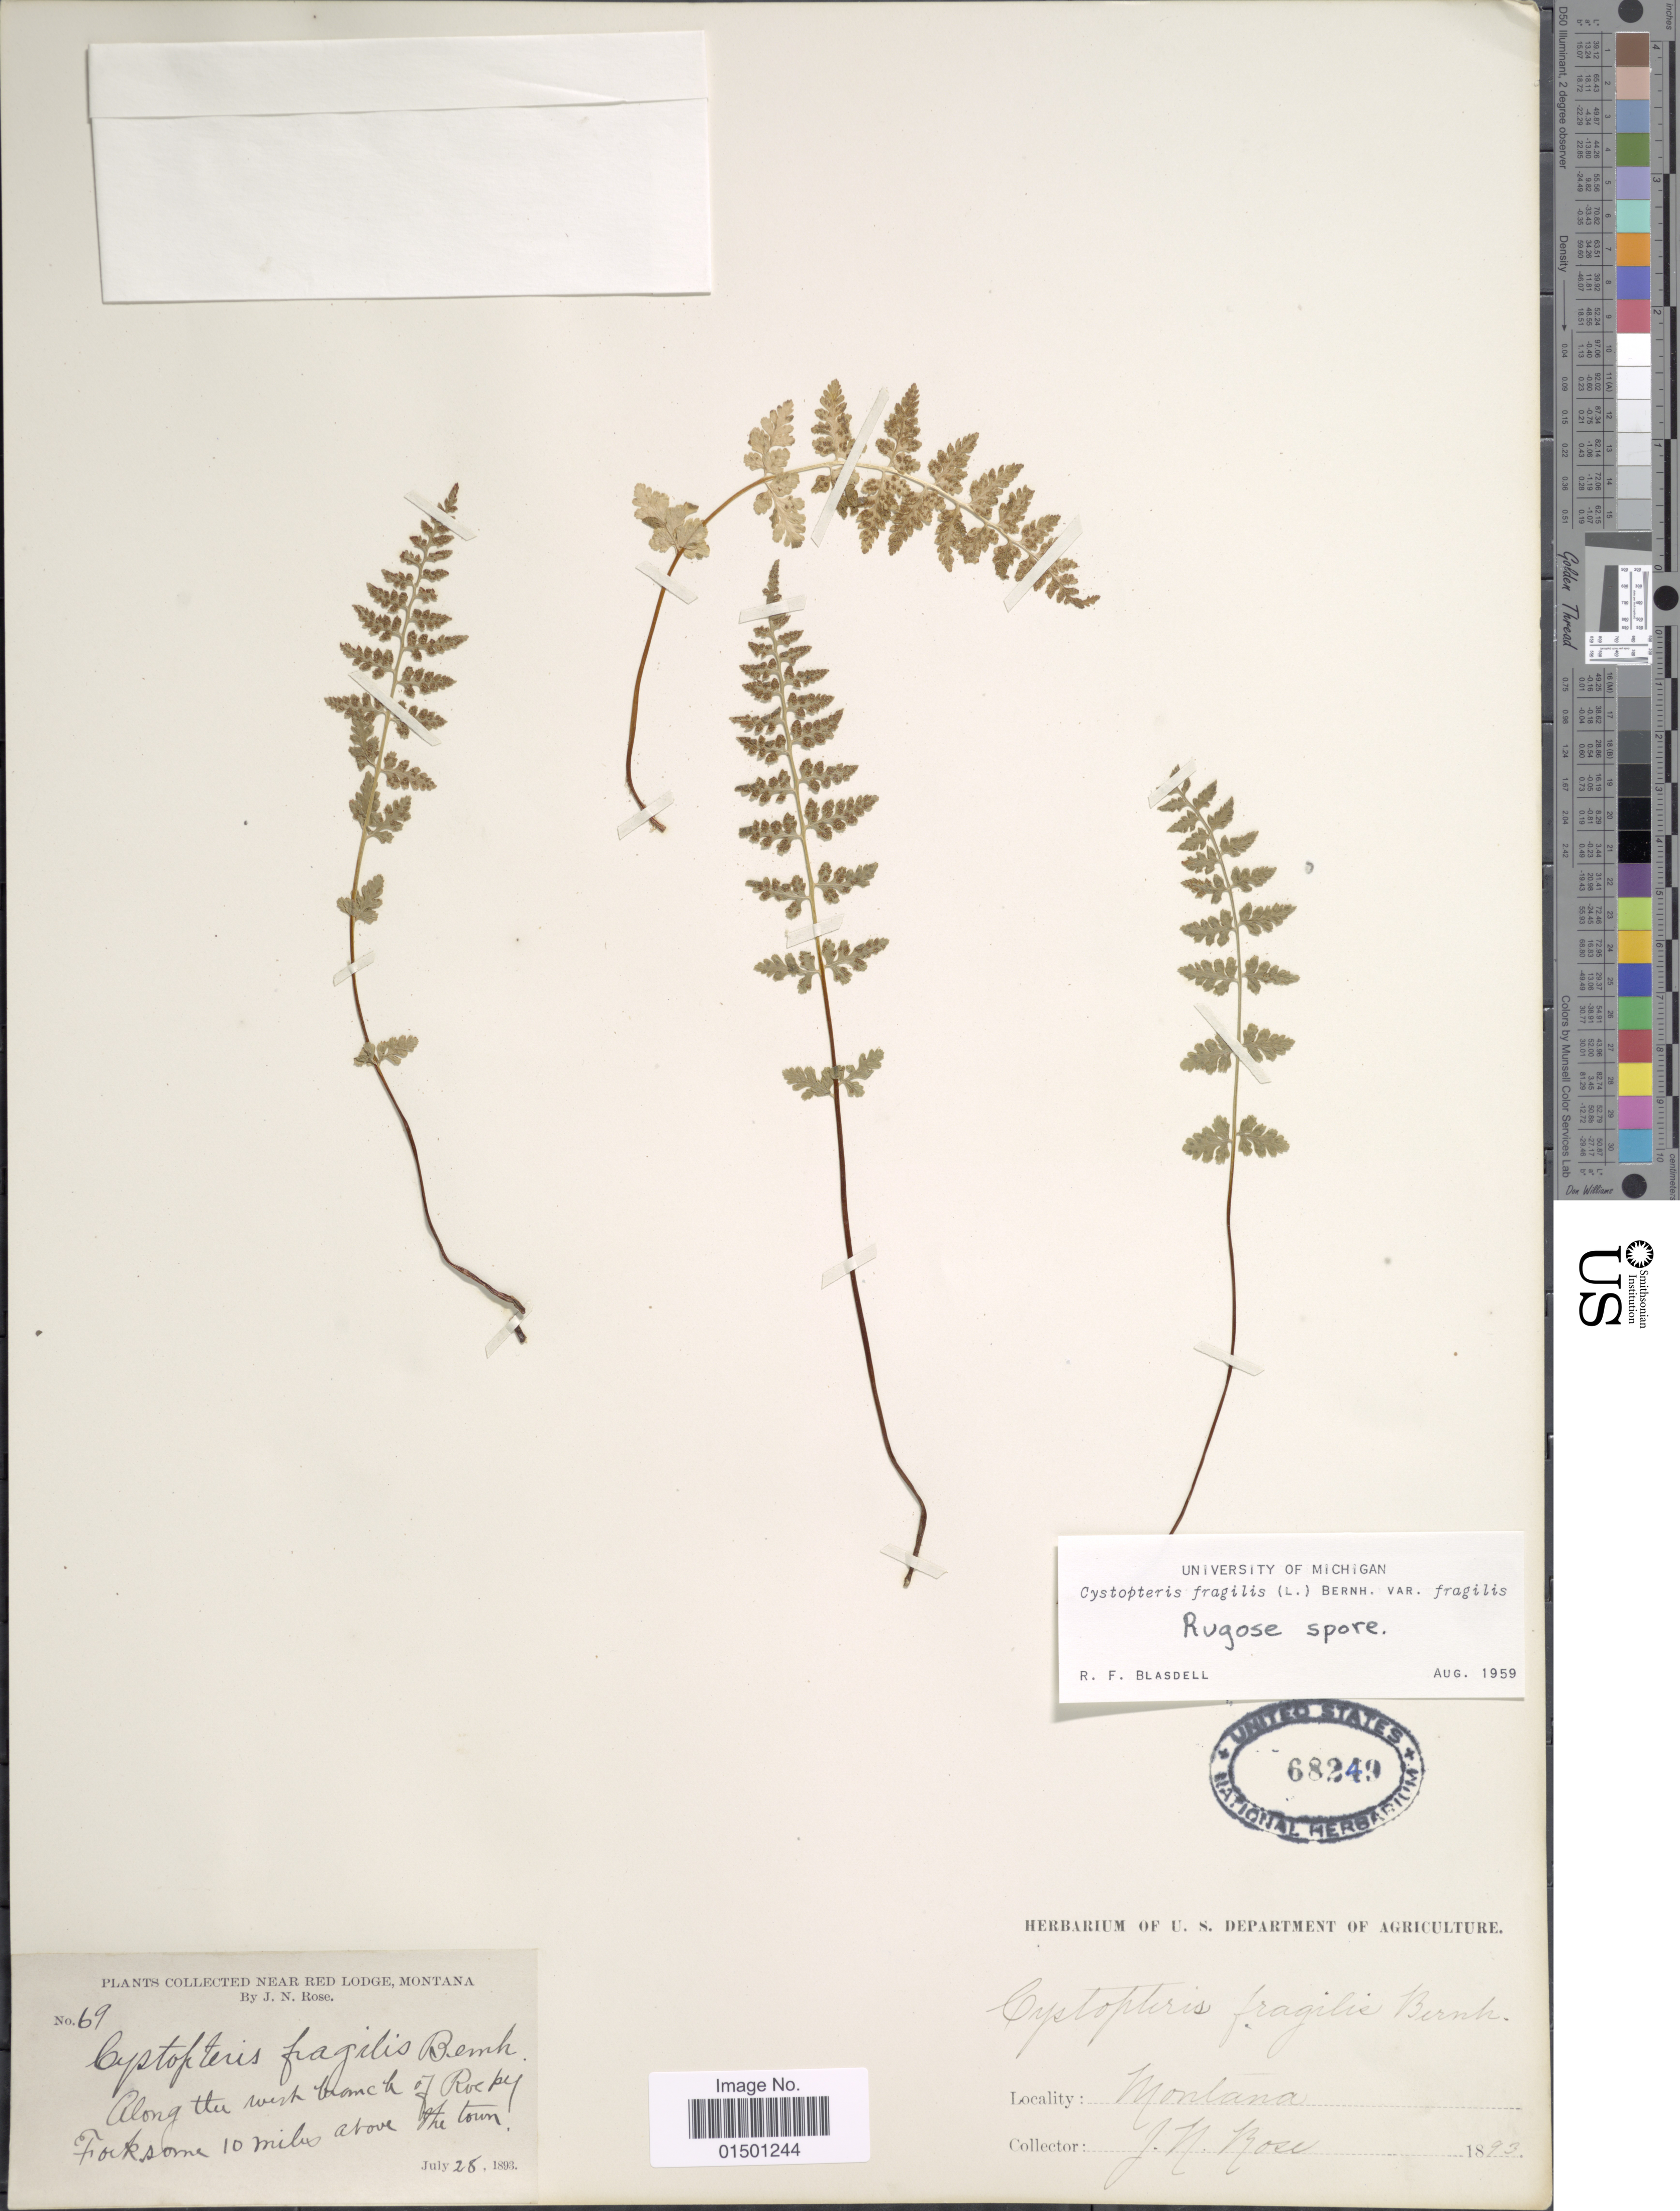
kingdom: Plantae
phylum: Tracheophyta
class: Polypodiopsida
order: Polypodiales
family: Cystopteridaceae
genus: Cystopteris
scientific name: Cystopteris fragilis var. dickieana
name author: B. Boivin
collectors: J. N. Rose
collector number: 69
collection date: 1893-07-25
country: United States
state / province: Montana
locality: Red Lodge, along the west branch of Rocky Fork, some 10 miles above the town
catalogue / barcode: US 68249